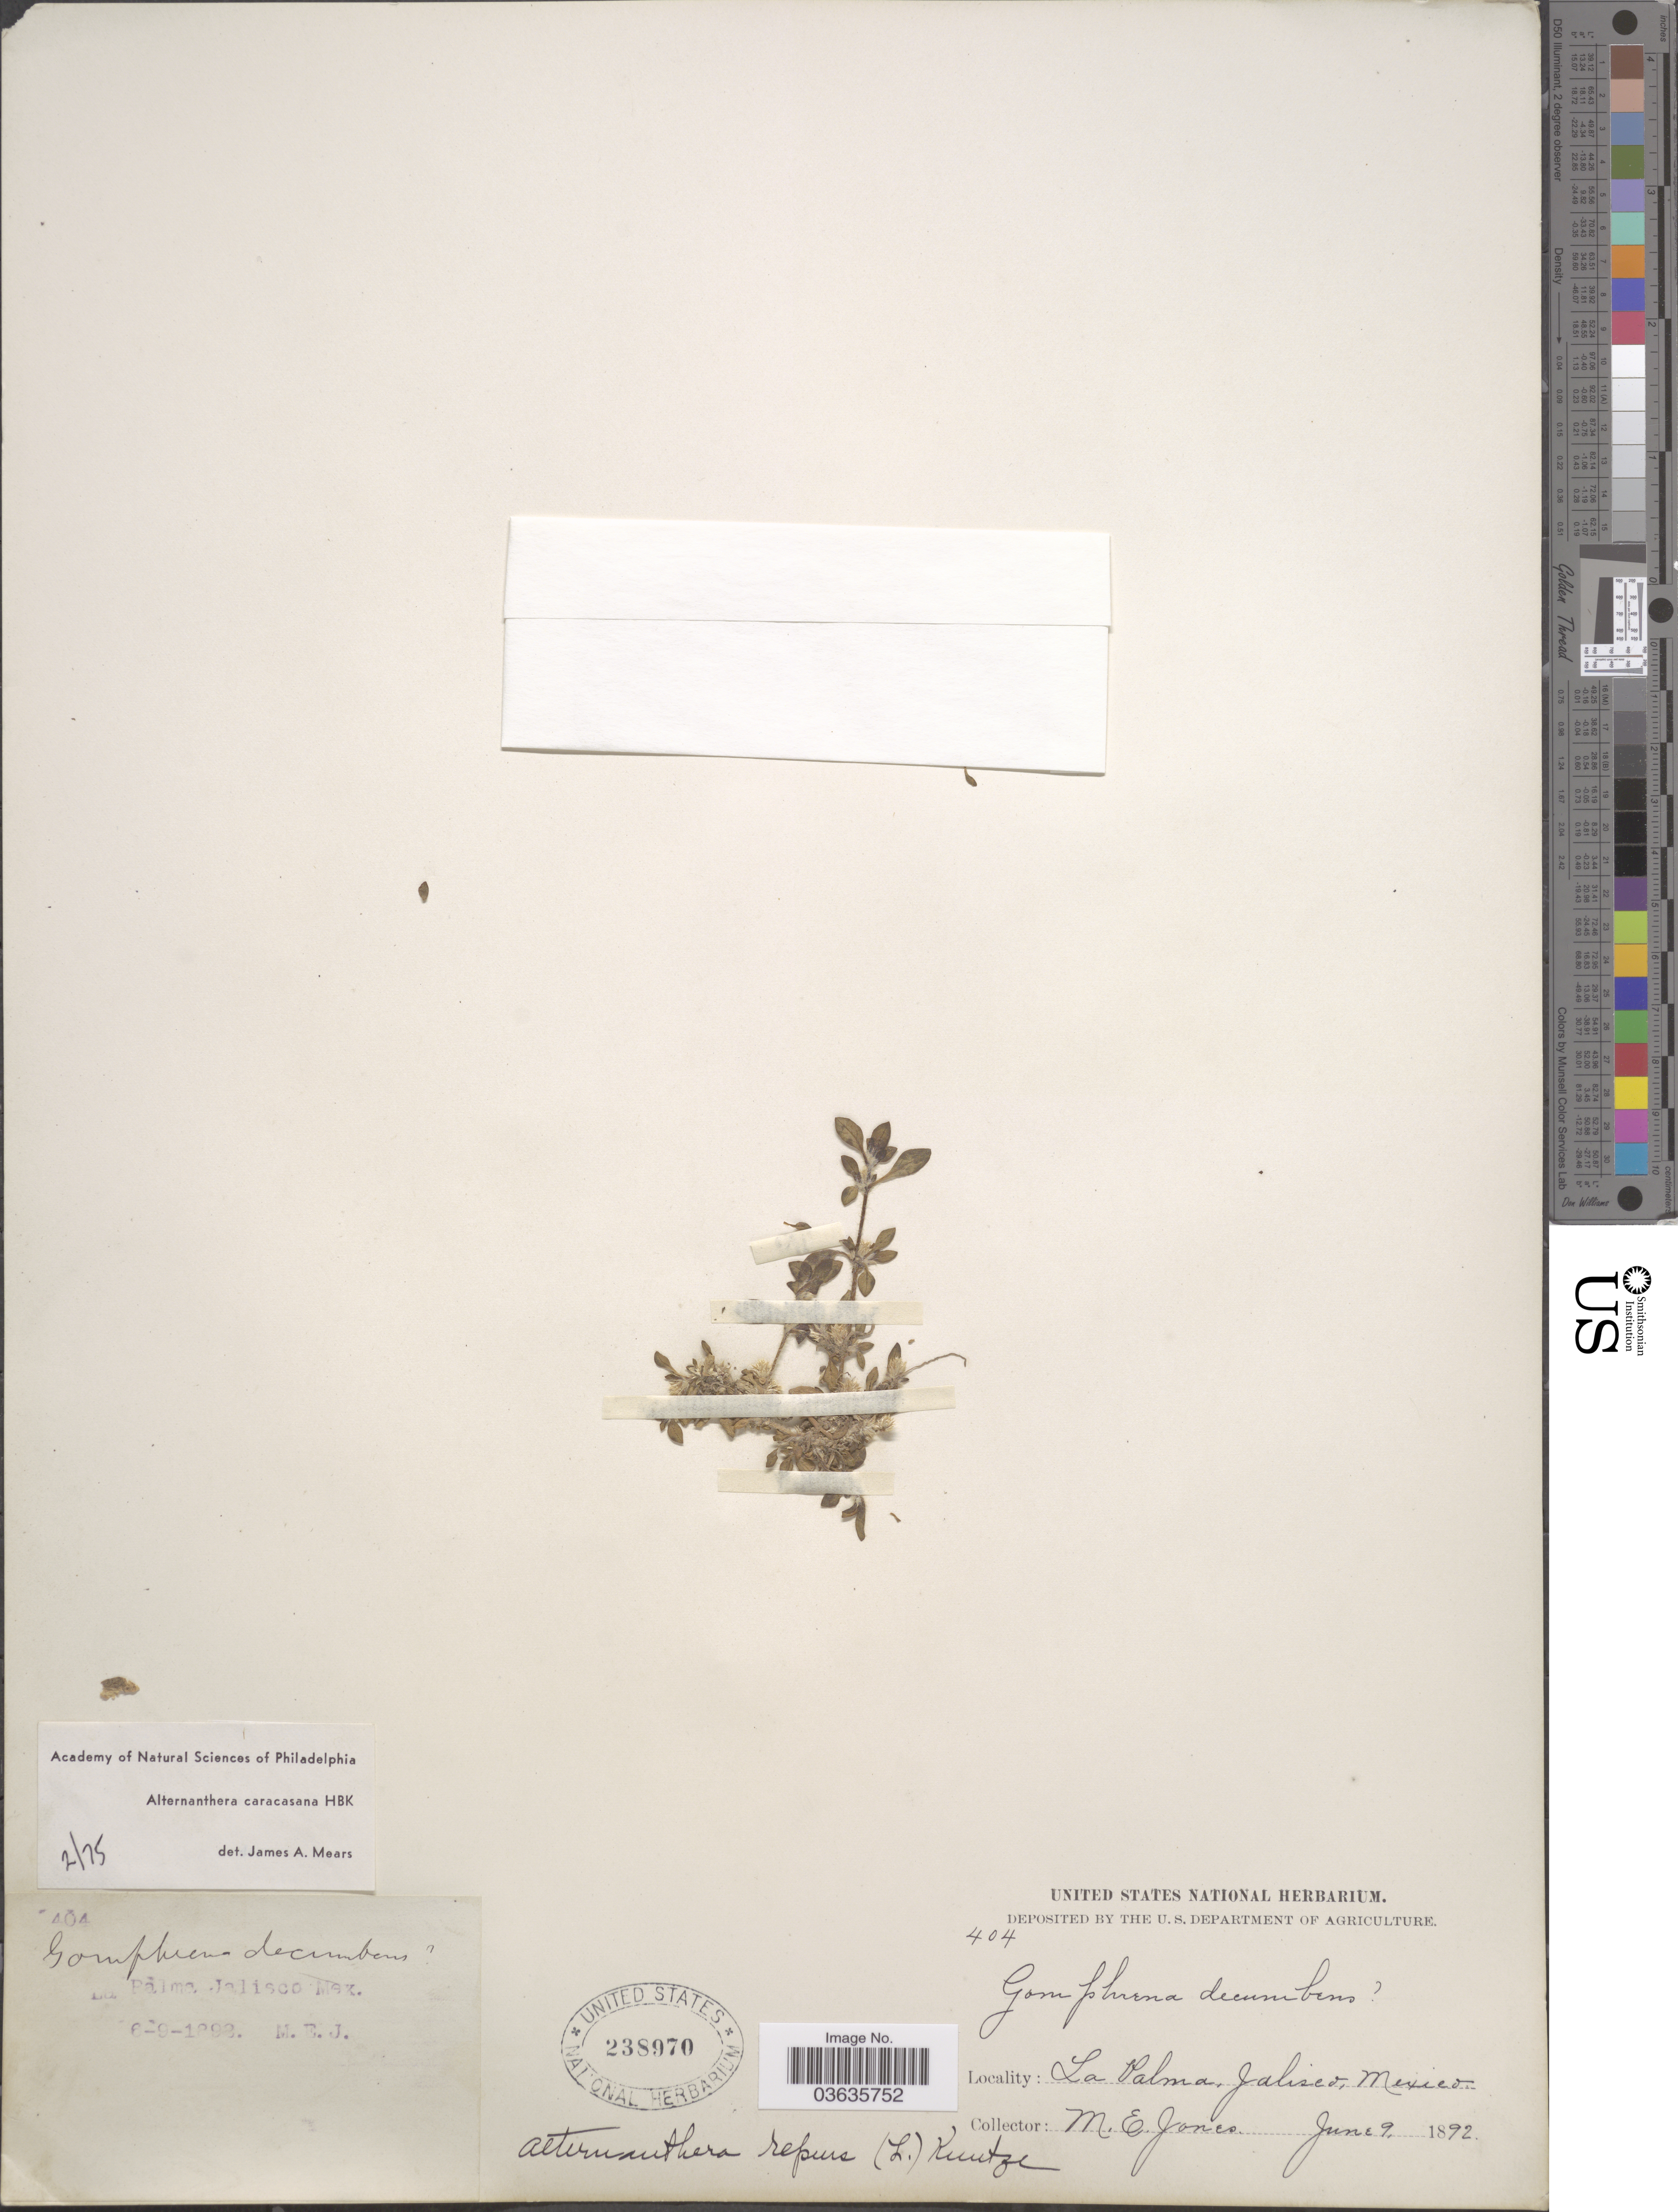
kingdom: Plantae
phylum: Tracheophyta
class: Magnoliopsida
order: Caryophyllales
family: Amaranthaceae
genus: Alternanthera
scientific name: Alternanthera caracasana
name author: Kunth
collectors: M. E. Jones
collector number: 404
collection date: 1892-06-09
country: Mexico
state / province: Jalisco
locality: La Palma.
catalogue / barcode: US 238970